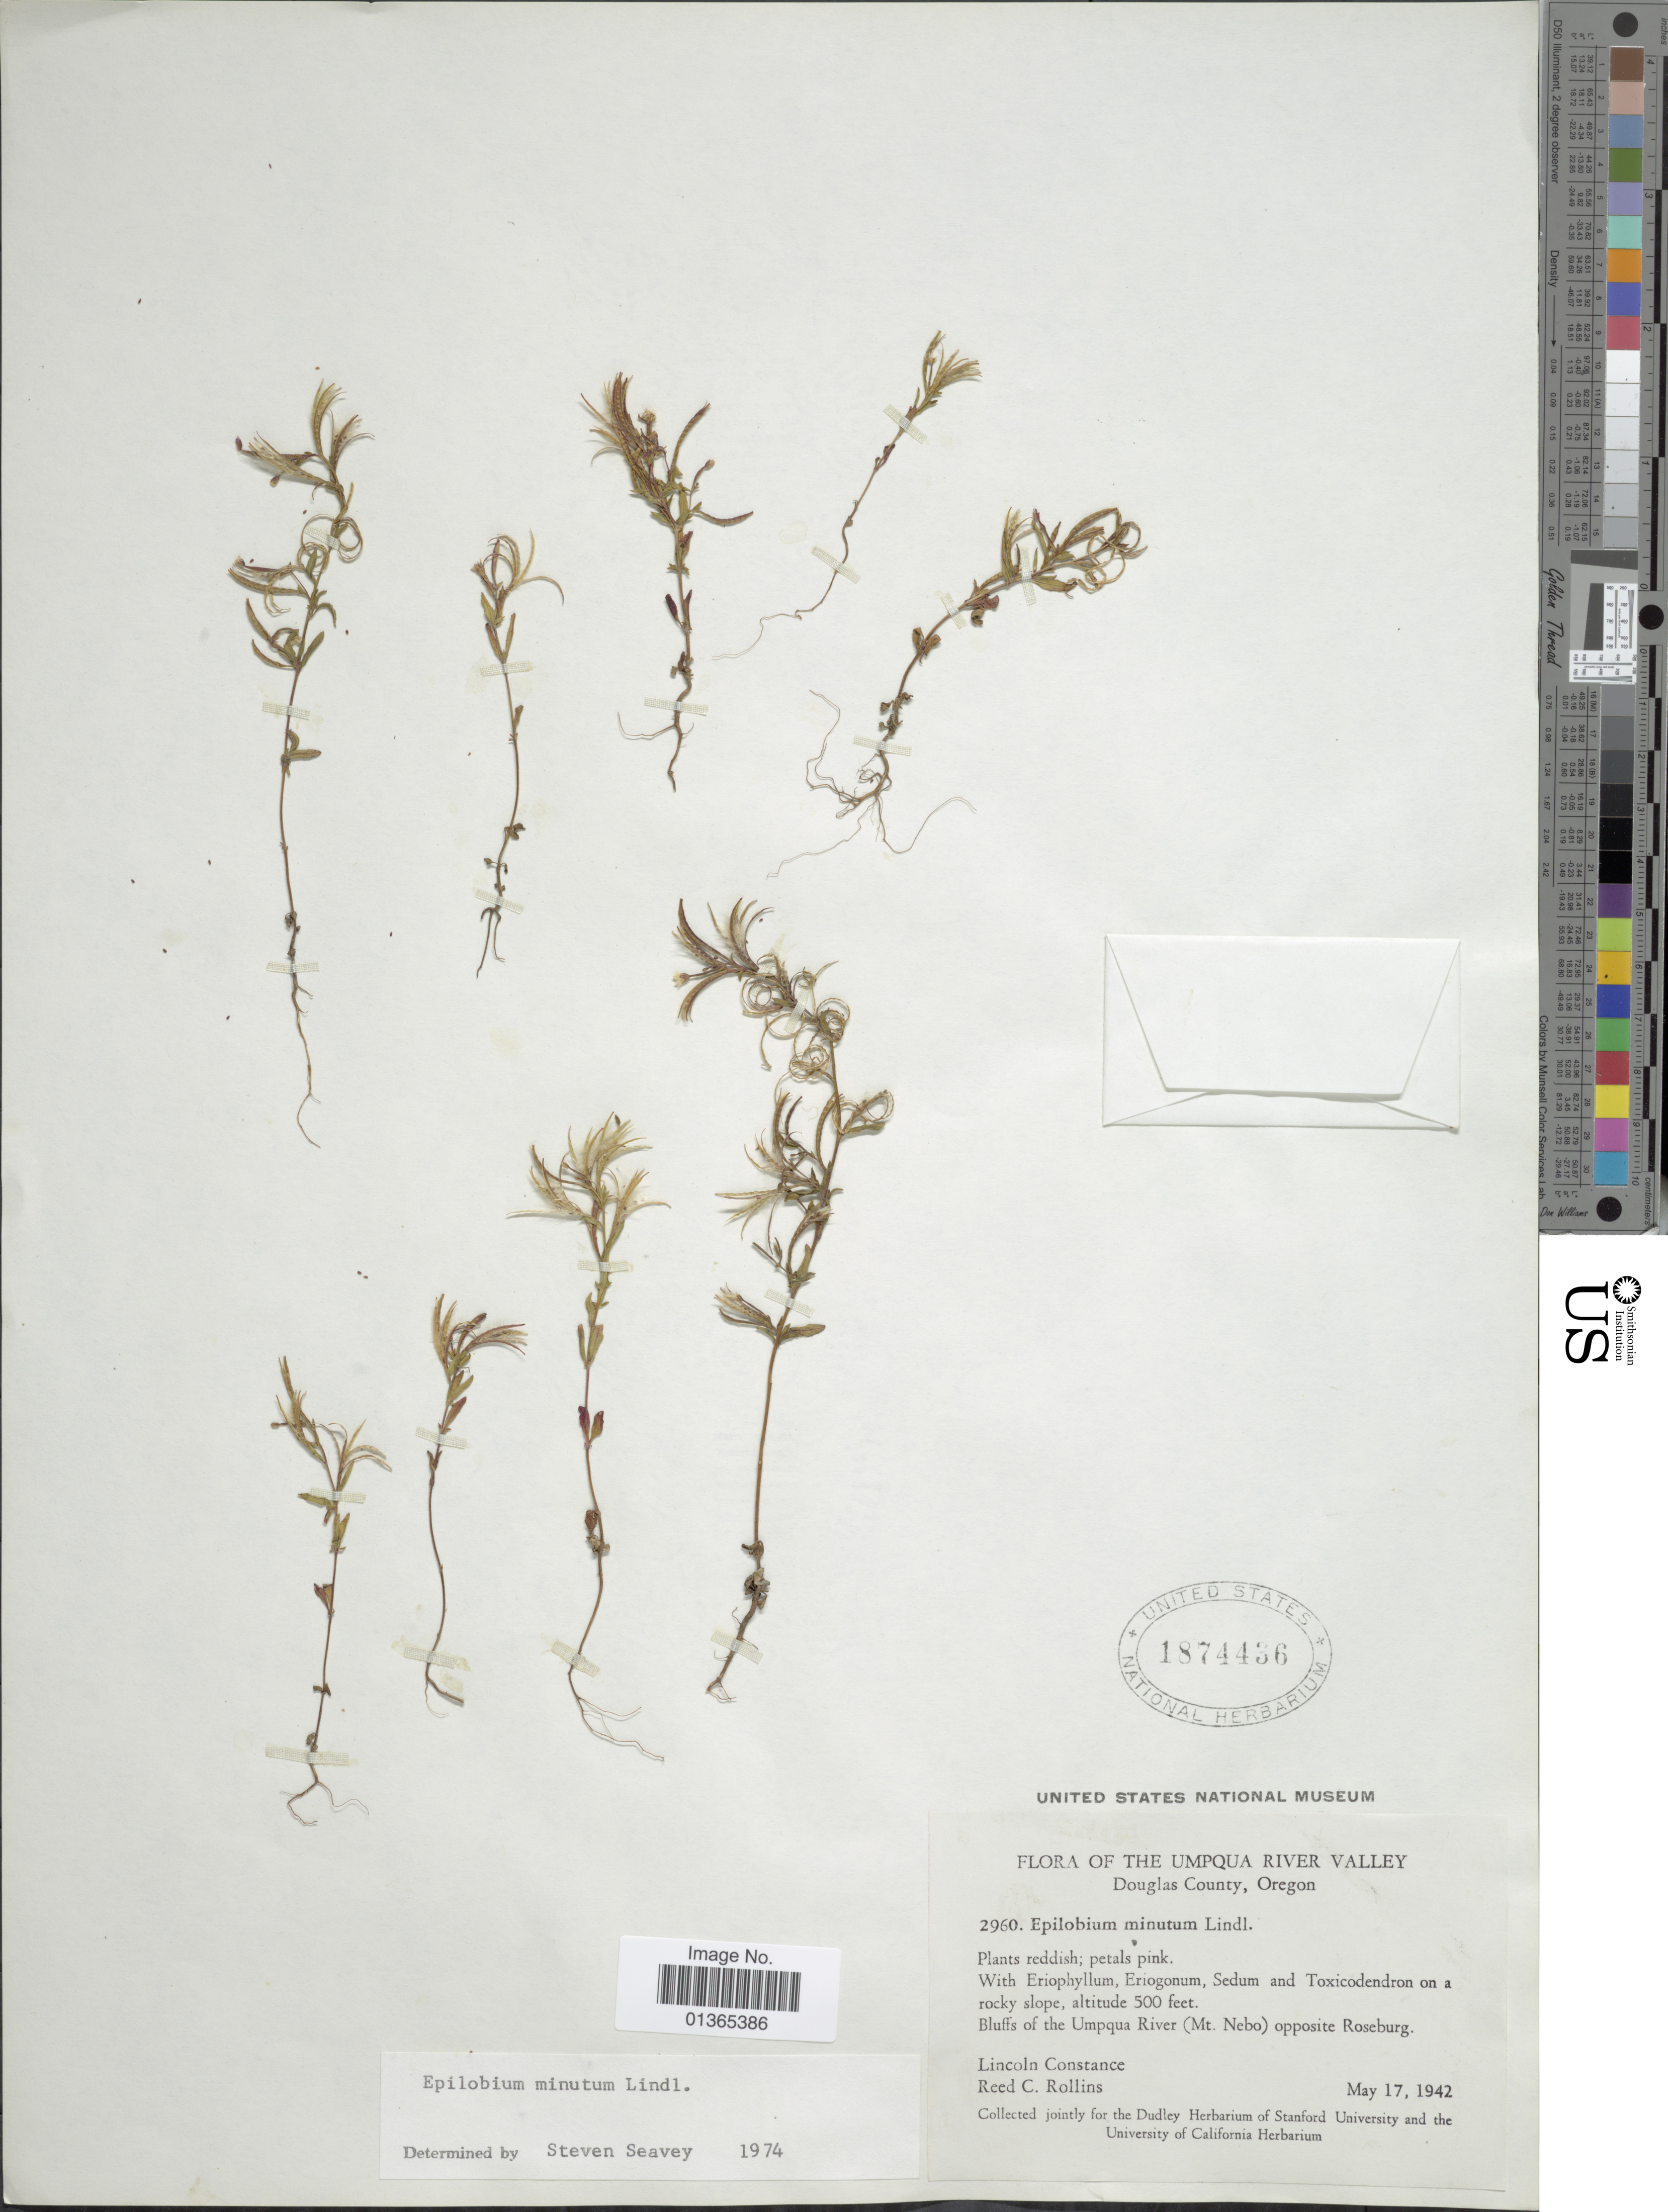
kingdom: Plantae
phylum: Tracheophyta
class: Magnoliopsida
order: Myrtales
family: Onagraceae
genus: Epilobium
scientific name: Epilobium minutum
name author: Lindl. ex Lehm.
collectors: L. Constance & R. C. Rollins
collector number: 2960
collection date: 1942-05-17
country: United States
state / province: Oregon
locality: Umpqua River Valley, Douglas County. Bluffs of the Umpqua River (Mt. Nebo) opposite Roseburg.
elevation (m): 152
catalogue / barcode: US 1874436